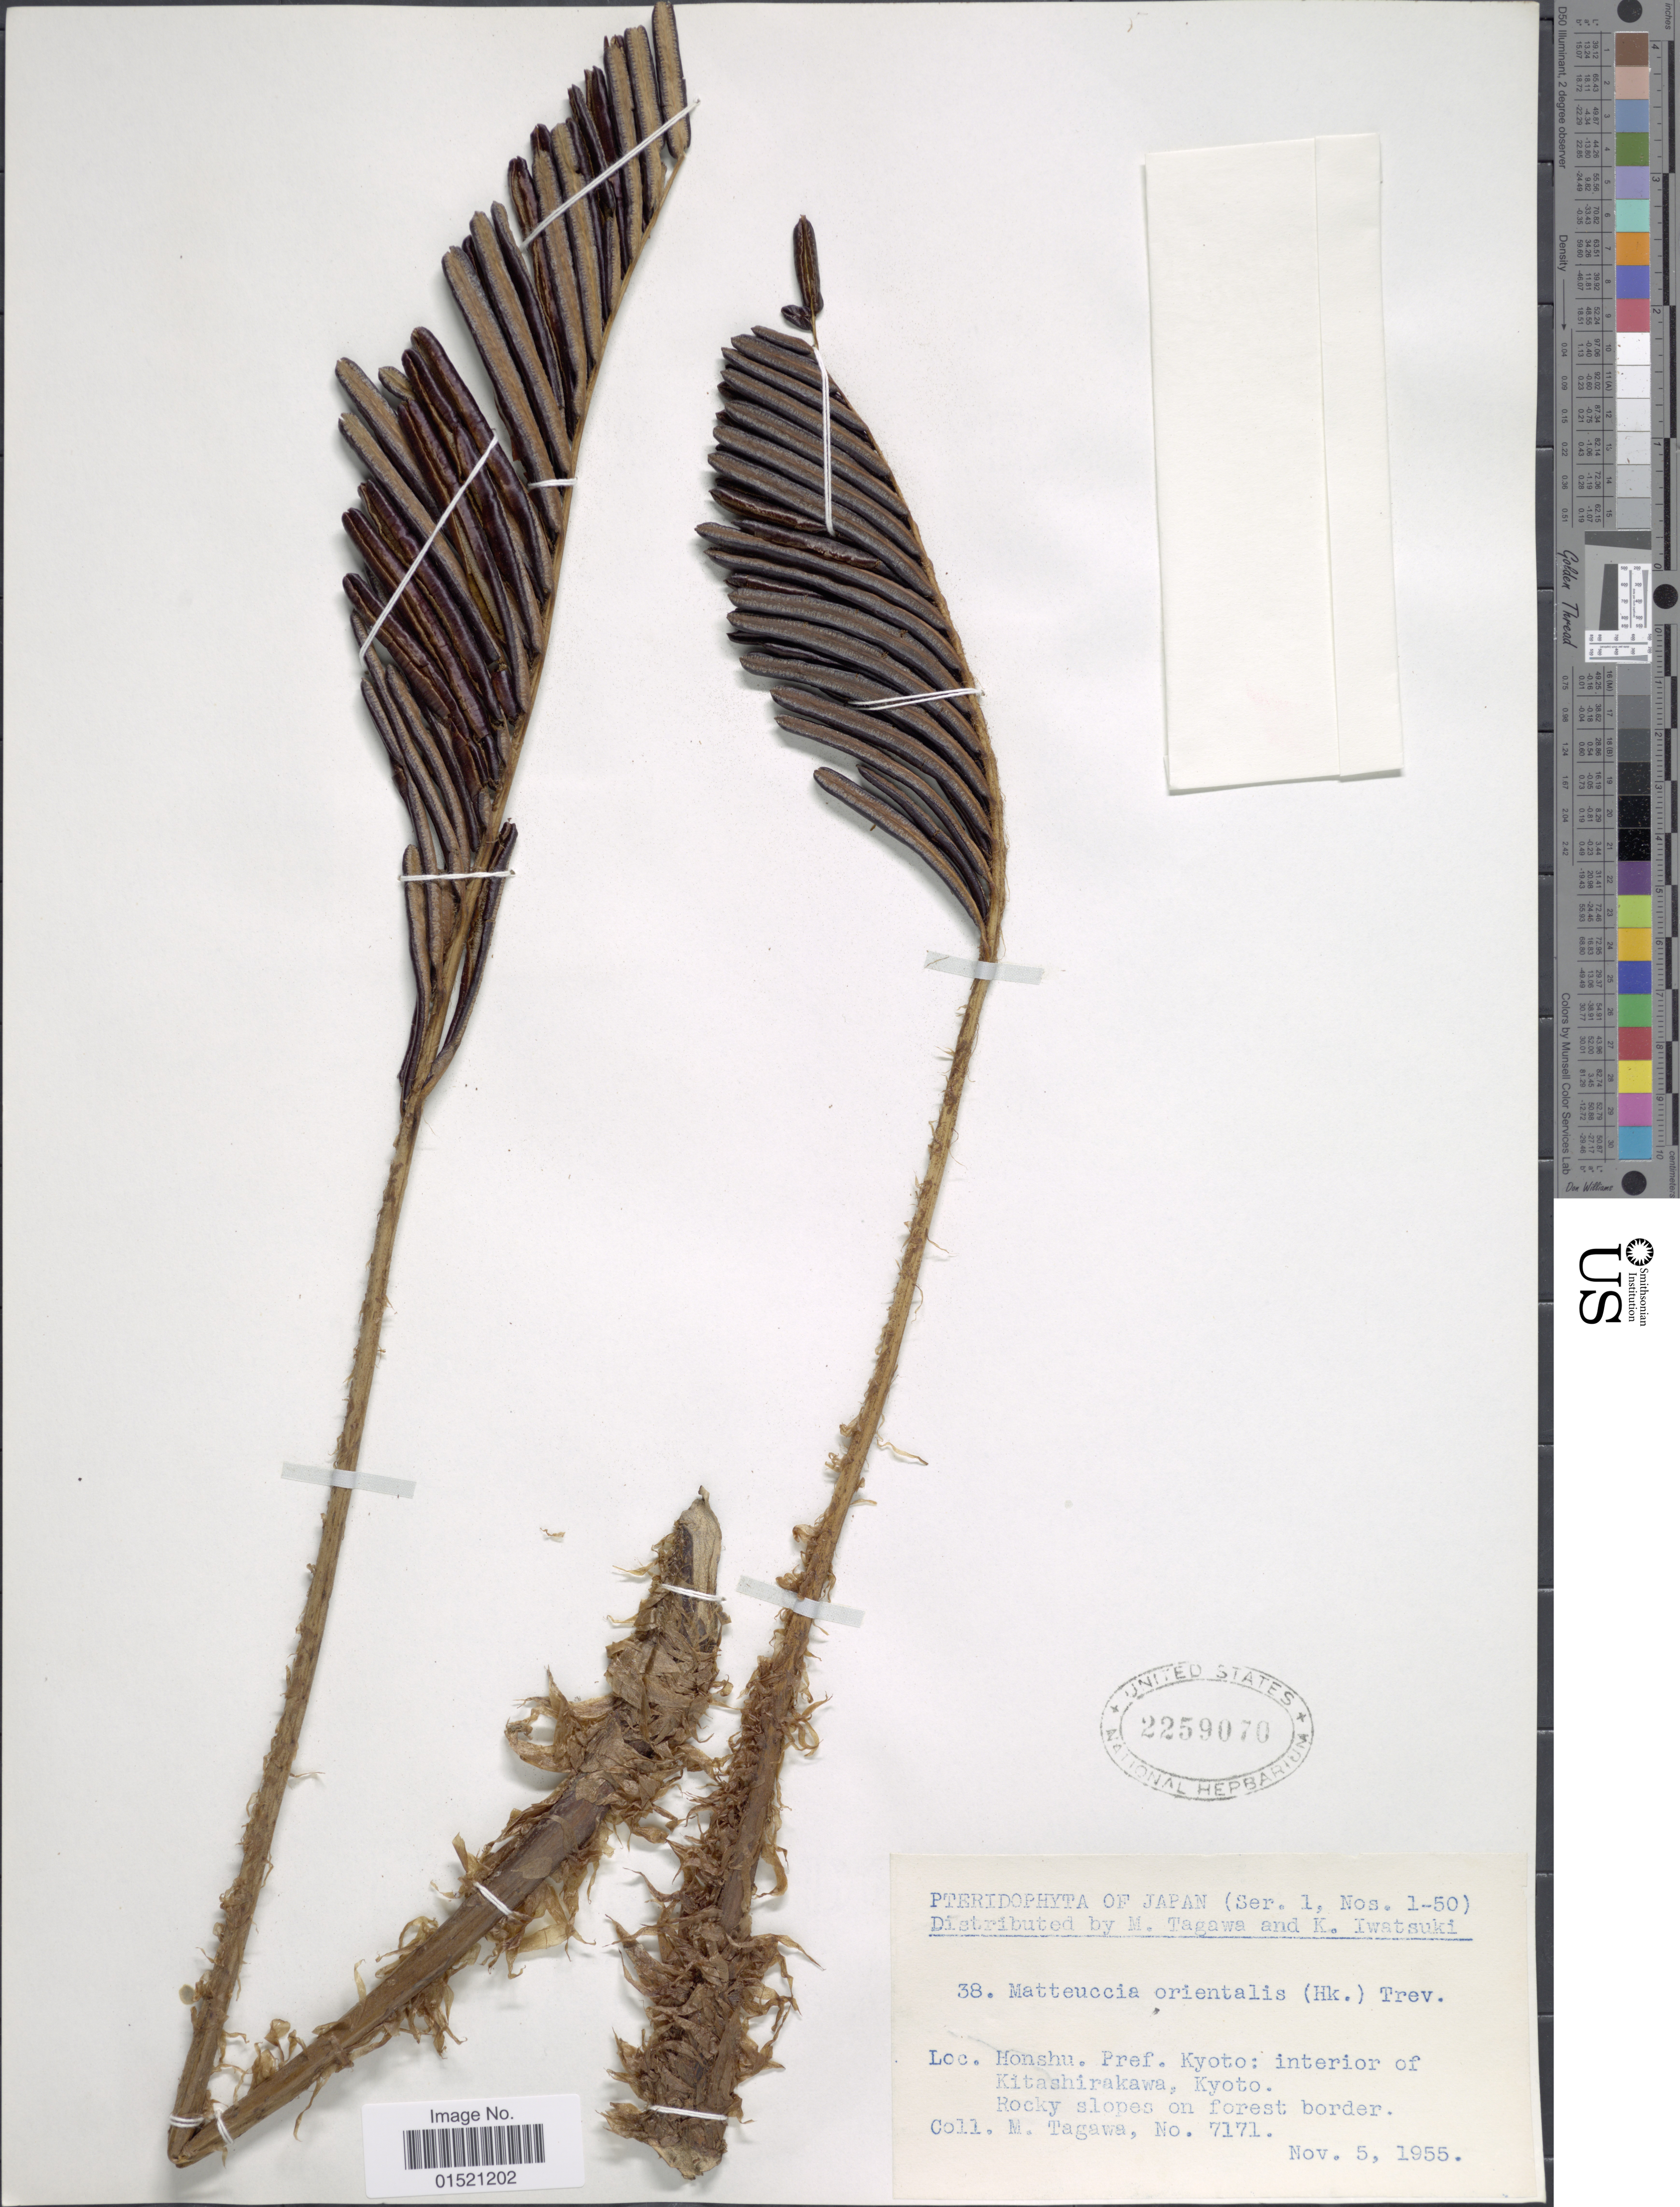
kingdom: Plantae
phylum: Tracheophyta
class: Polypodiopsida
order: Polypodiales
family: Onocleaceae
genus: Pentarhizidium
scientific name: Pentarhizidium orientale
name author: (Hook.) Hayata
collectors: M. Tagawa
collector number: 7171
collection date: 1955-11-05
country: Japan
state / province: Kyoto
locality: Honshu Pref Kyoto: interior of Kitashirakawa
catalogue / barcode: US 2259070